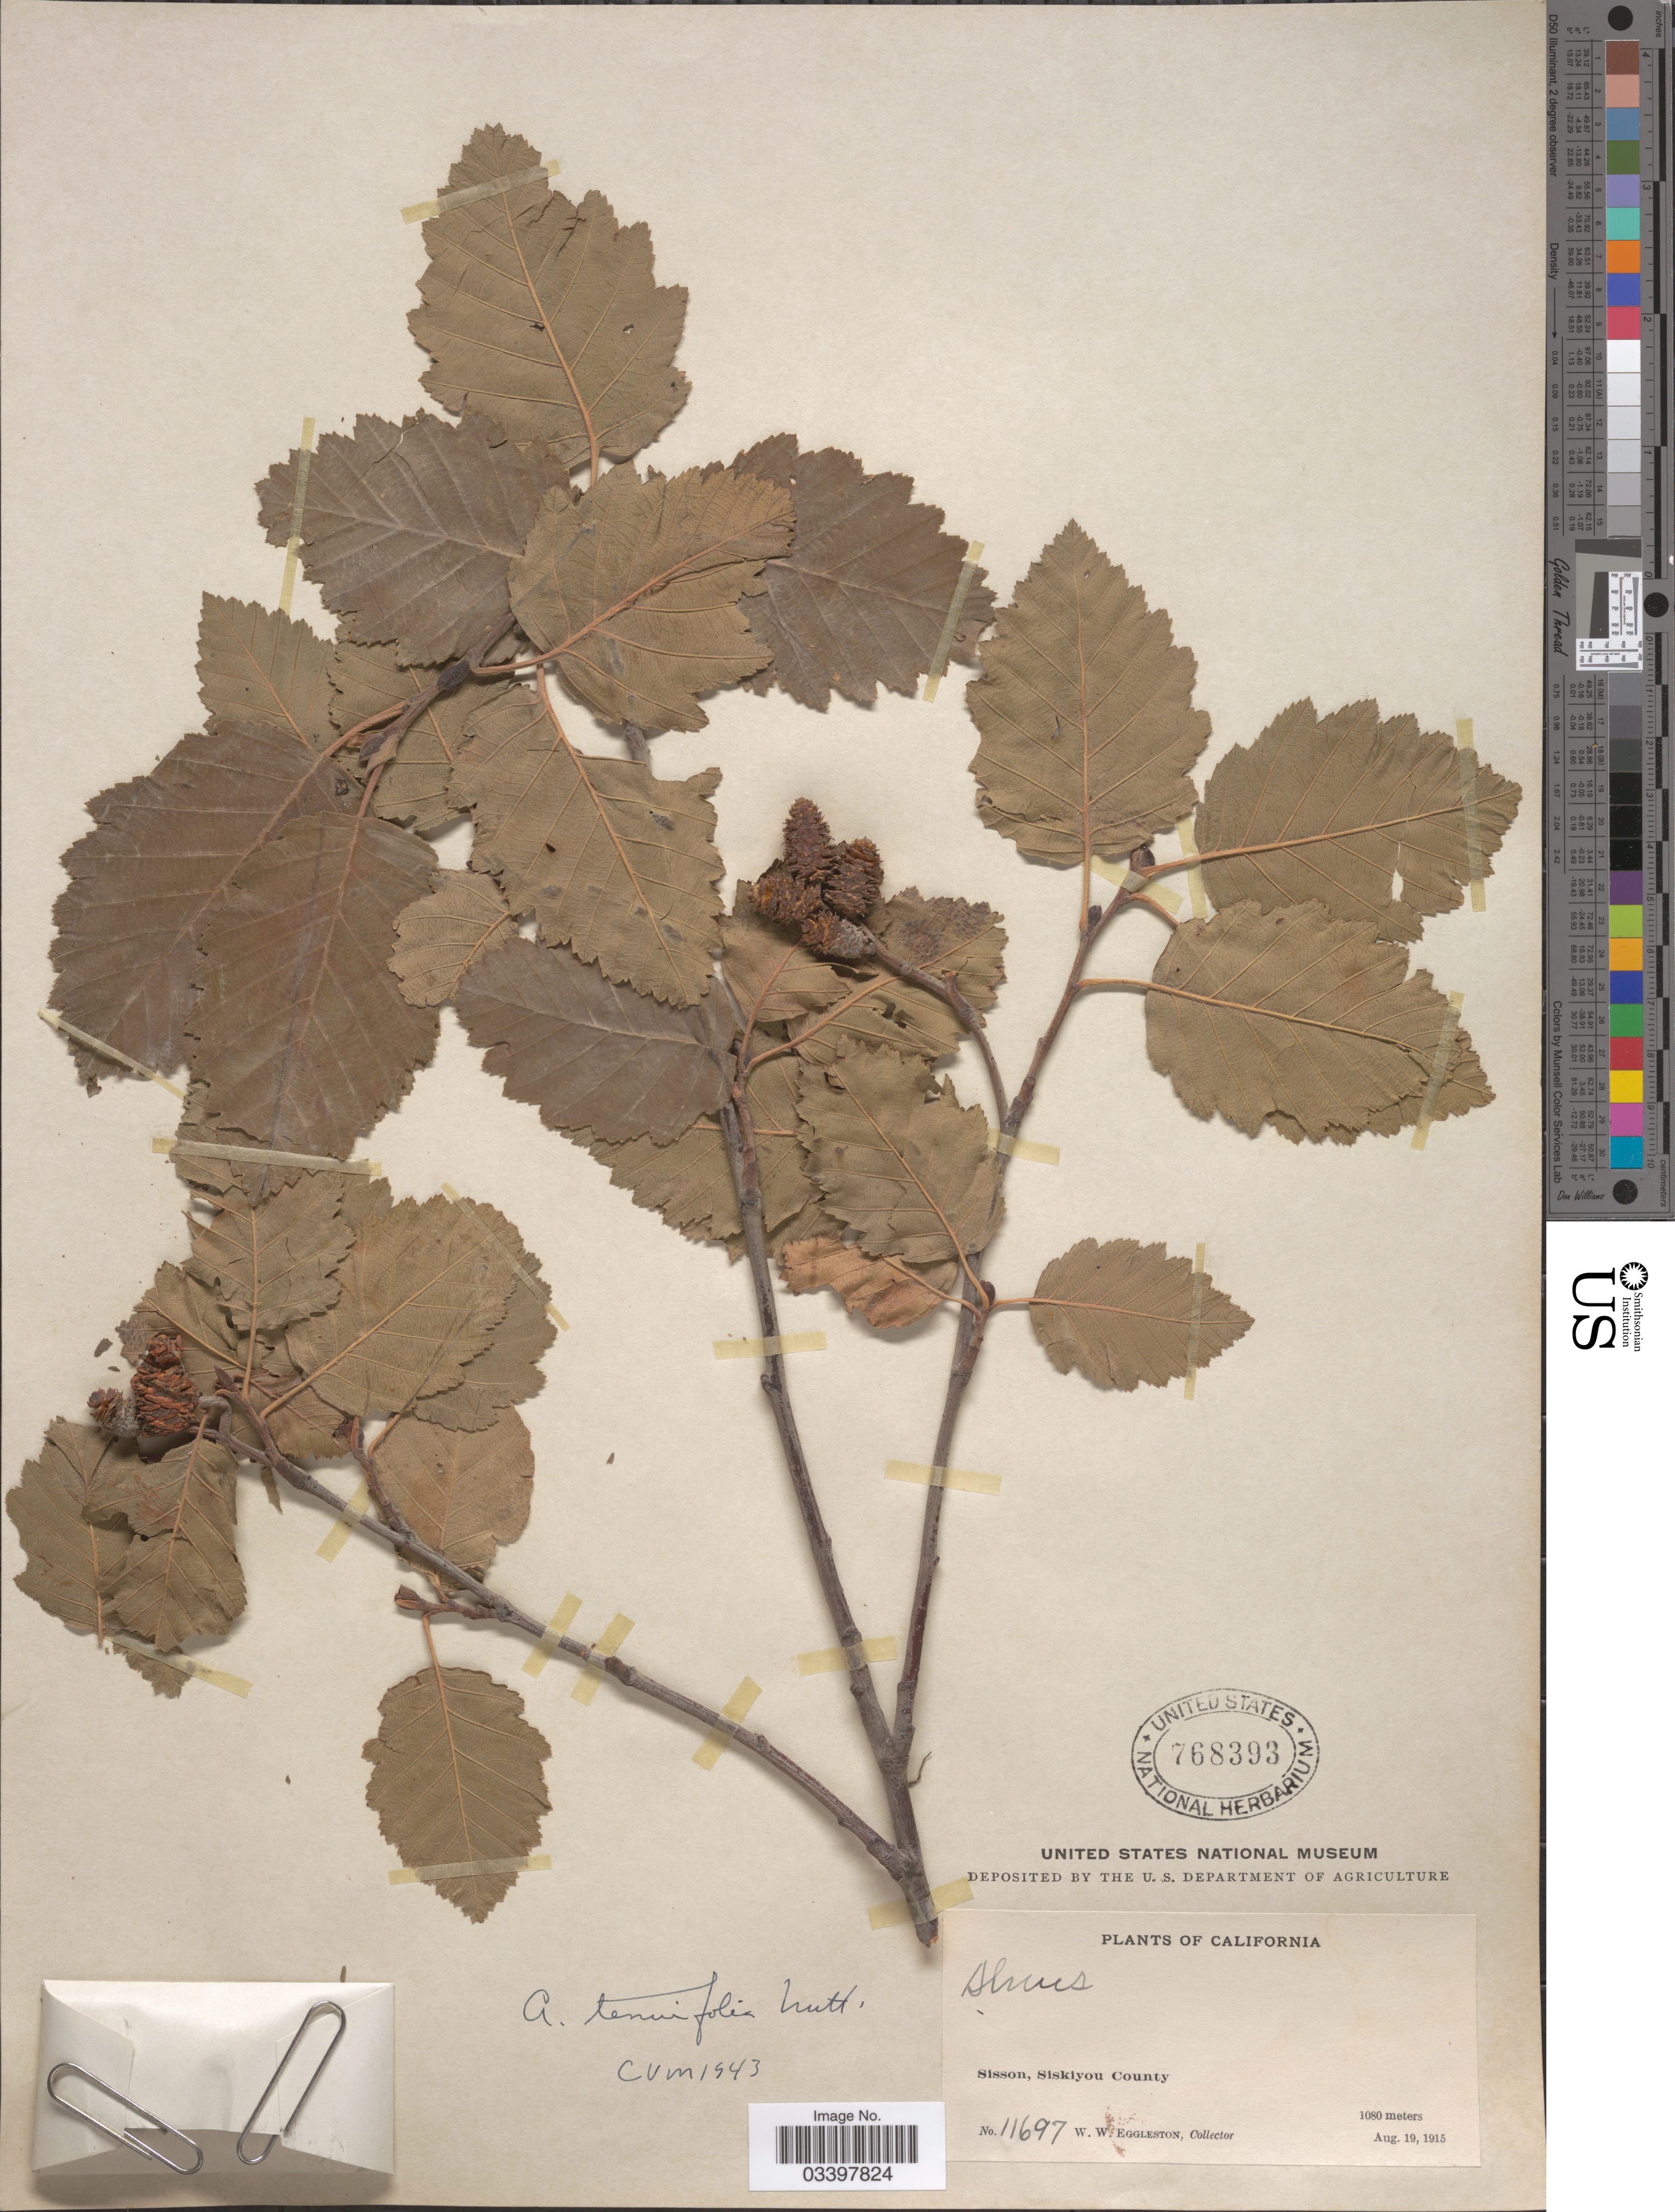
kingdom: Plantae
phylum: Tracheophyta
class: Magnoliopsida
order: Fagales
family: Betulaceae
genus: Alnus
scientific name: Alnus incana subsp. tenuifolia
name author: (Nutt.) Breitung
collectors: W. W. Eggleston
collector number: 11697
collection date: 1915-08-19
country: United States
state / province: California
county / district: Siskiyou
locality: Sisson, Siskiyou County.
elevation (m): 1080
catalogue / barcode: US 768393